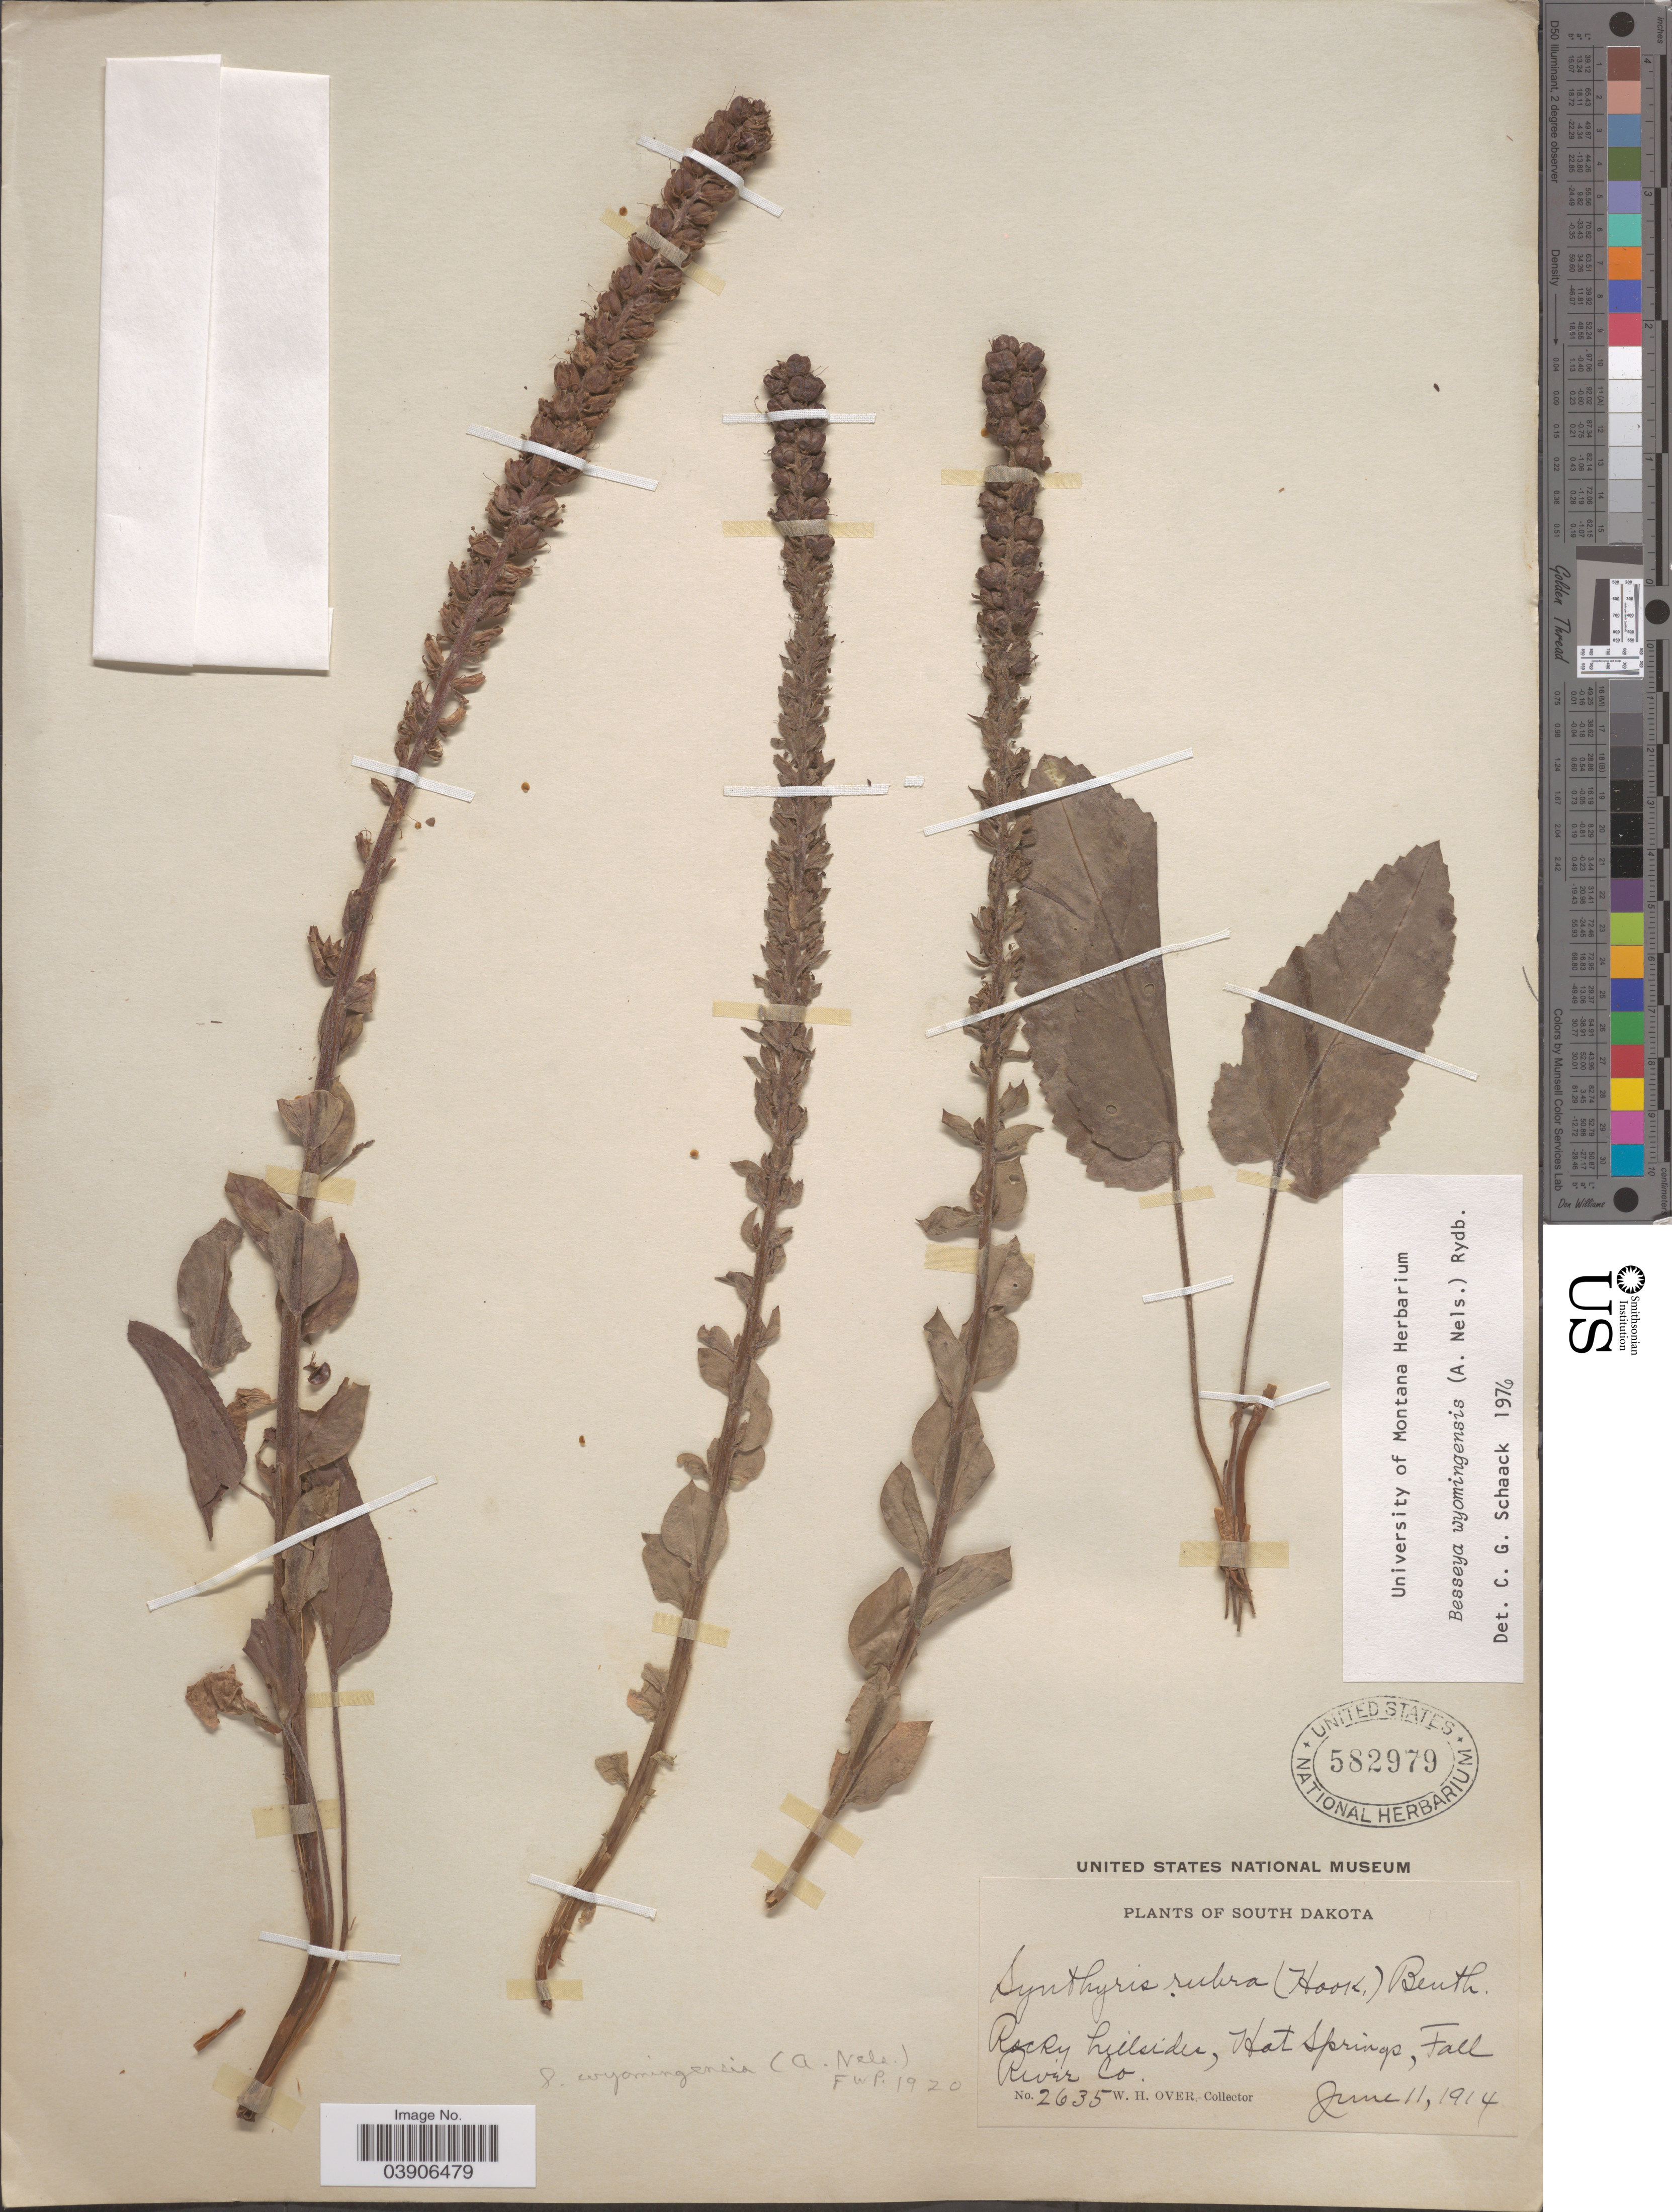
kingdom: Plantae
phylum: Tracheophyta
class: Magnoliopsida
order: Lamiales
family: Plantaginaceae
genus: Synthyris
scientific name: Synthyris wyomingensis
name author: A. Heller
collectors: W. Over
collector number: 2635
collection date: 1914-06-11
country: United States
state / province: South Dakota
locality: Rocky hillsides, Hot Springs, Fall River Co.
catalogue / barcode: US 582979